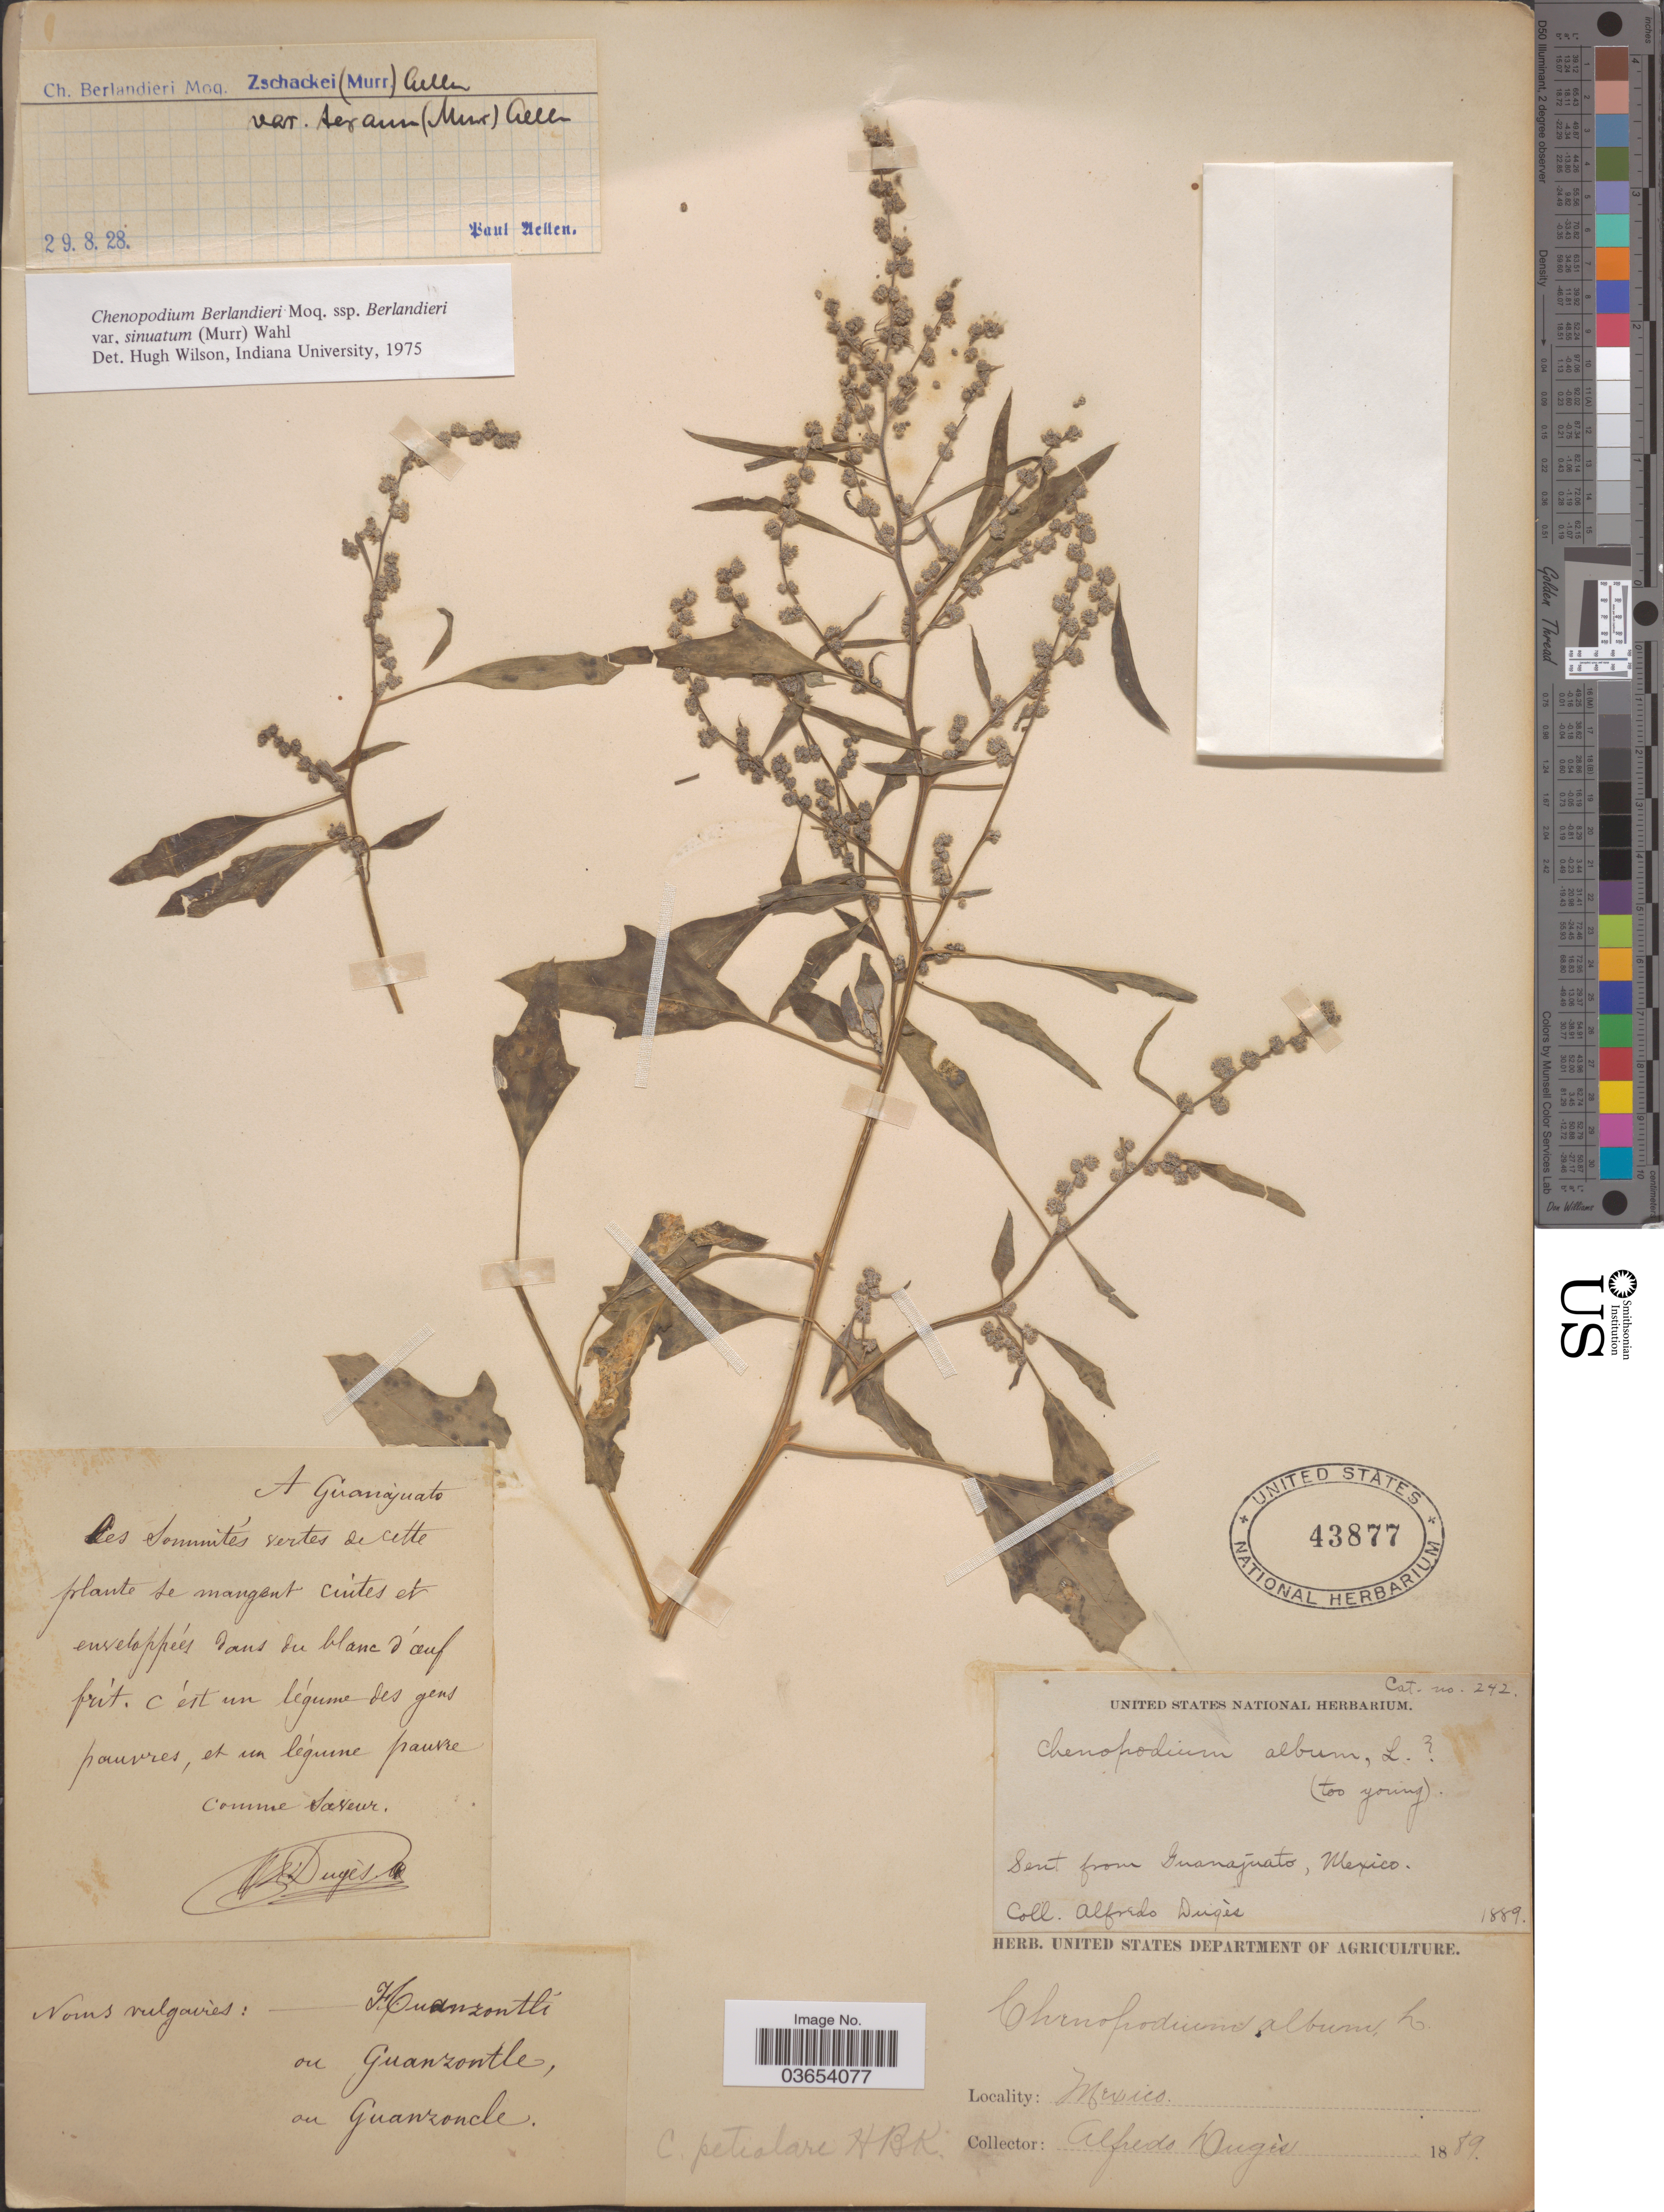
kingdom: Plantae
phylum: Tracheophyta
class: Magnoliopsida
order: Caryophyllales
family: Amaranthaceae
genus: Chenopodium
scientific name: Chenopodium album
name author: L.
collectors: A. Dugès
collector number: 242?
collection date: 1889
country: Mexico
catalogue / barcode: US 43877